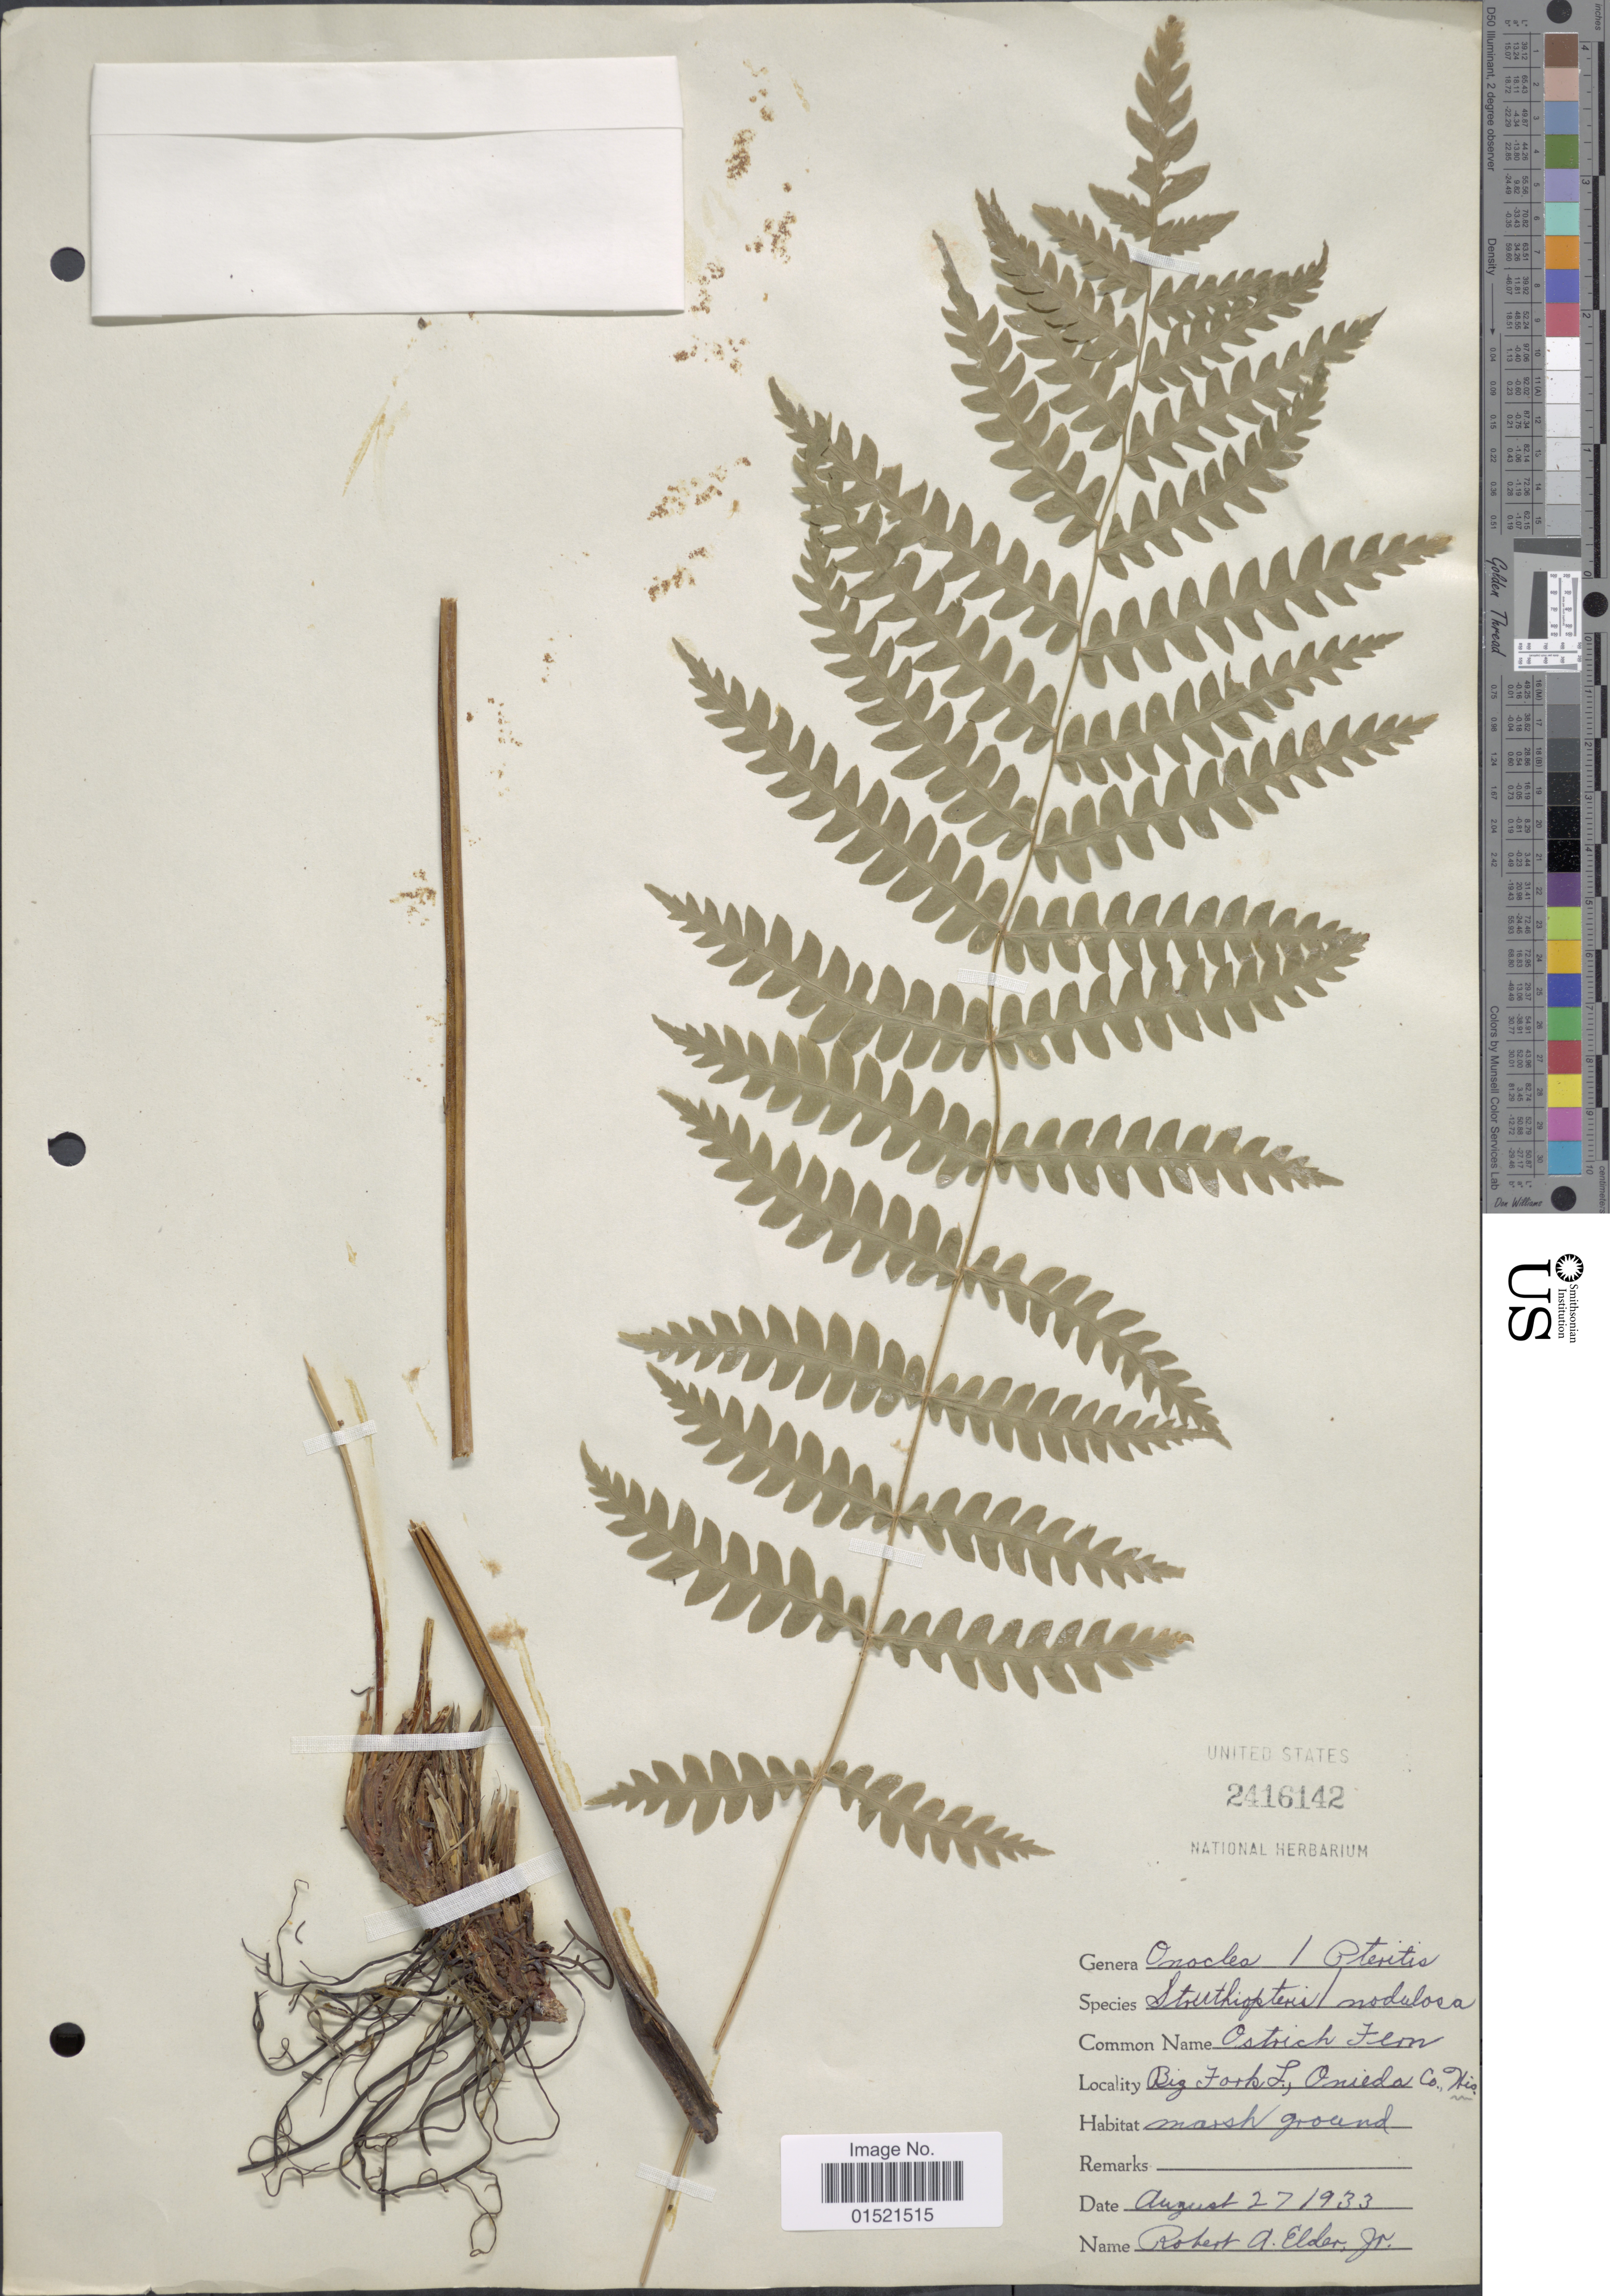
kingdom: Plantae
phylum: Tracheophyta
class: Polypodiopsida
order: Polypodiales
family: Onocleaceae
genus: Matteuccia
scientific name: Matteuccia struthiopteris var. pensylvanica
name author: (Willd.) C.V. Morton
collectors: R. Elder Jr.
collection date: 1933-08-27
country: United States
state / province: Wisconsin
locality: Big Fork L., Onieda Co.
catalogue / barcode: US 2416142